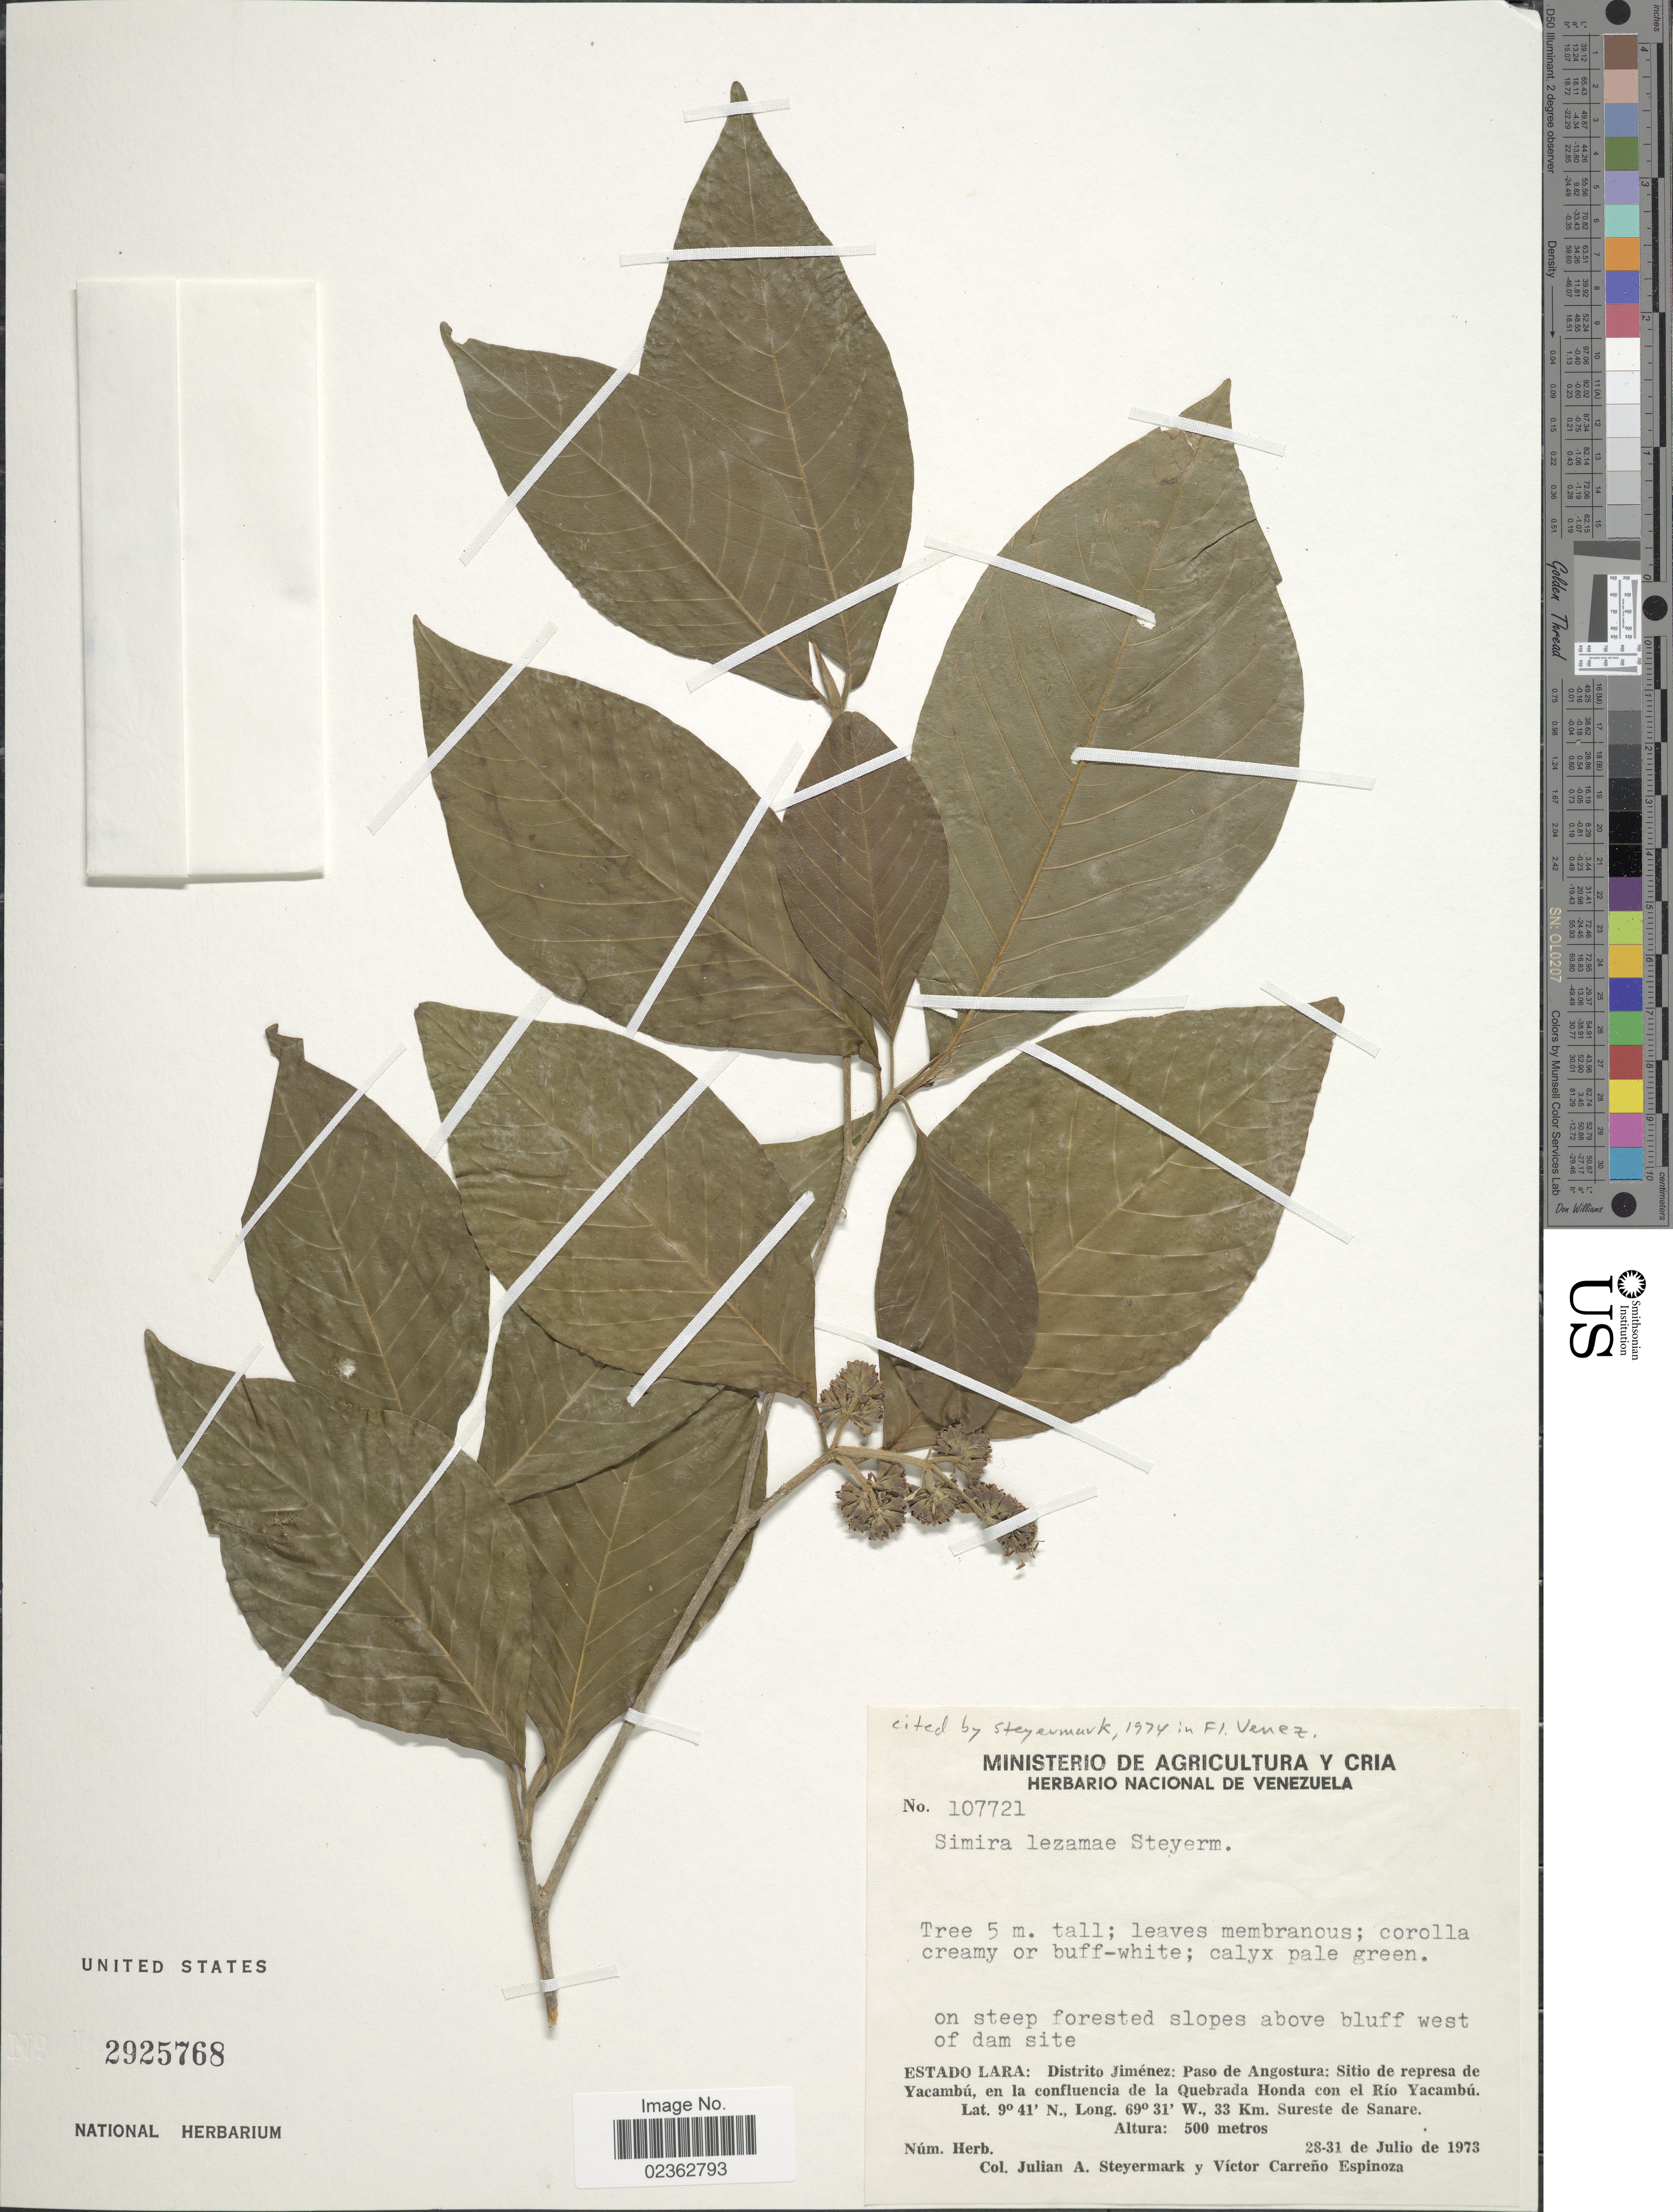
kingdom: Plantae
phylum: Tracheophyta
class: Magnoliopsida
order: Gentianales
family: Rubiaceae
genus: Simira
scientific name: Simira lezamae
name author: Steyerm.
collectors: J. Steyermark & V. Carreño E.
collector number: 107721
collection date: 1973-07-28/1973-07-31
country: Venezuela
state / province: Lara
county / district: Jiménez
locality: On steep forested slopes above bluff west of dam site, Distrito Jimezen: Paso de Angostura: Sitio de represa de Yacambu, en la confluencia de la Quebrada Honda con el Rio Yacambu, 33 km. Sureste de Sanare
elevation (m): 500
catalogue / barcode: US 2925768